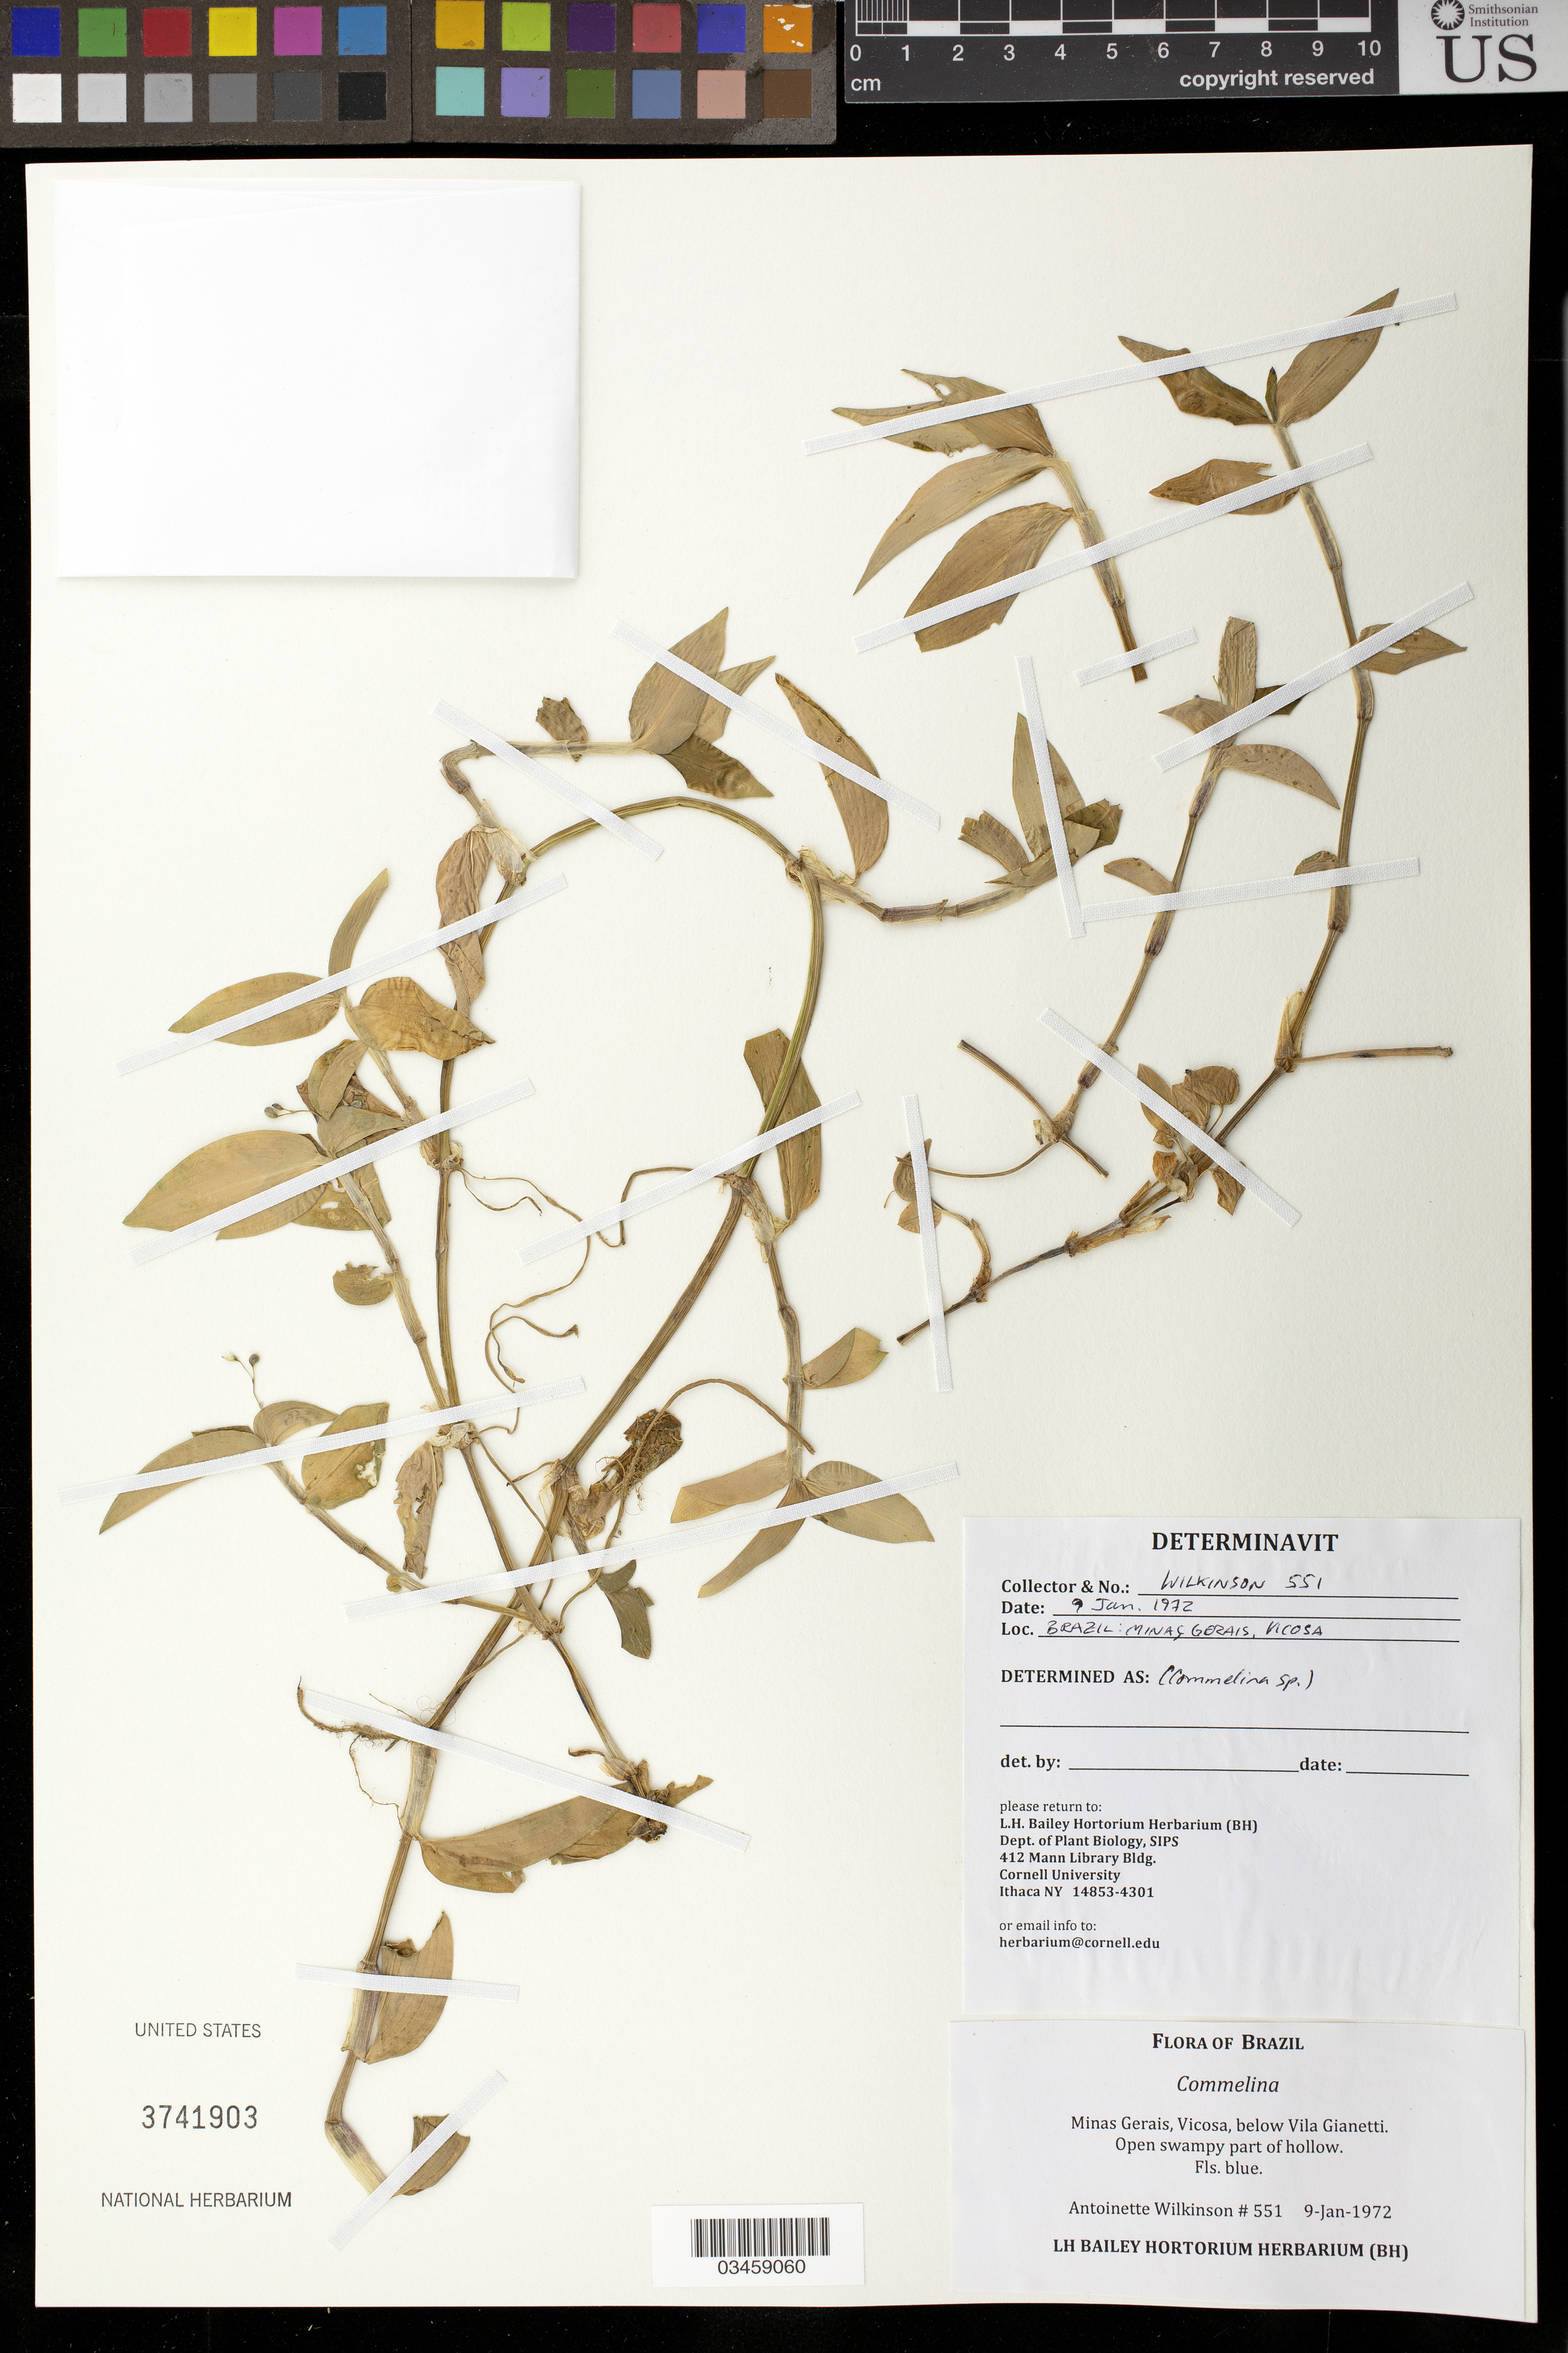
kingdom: Plantae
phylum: Tracheophyta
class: Liliopsida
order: Commelinales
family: Commelinaceae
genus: Commelina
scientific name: Commelina sp. nov. aff. purpurea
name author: C.B. Clarke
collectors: A. Wilkinson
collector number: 551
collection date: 1972-01-09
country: Brazil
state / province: Minas Gerais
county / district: Viçosa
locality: Below Vila Gianetti.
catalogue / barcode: US 3741903